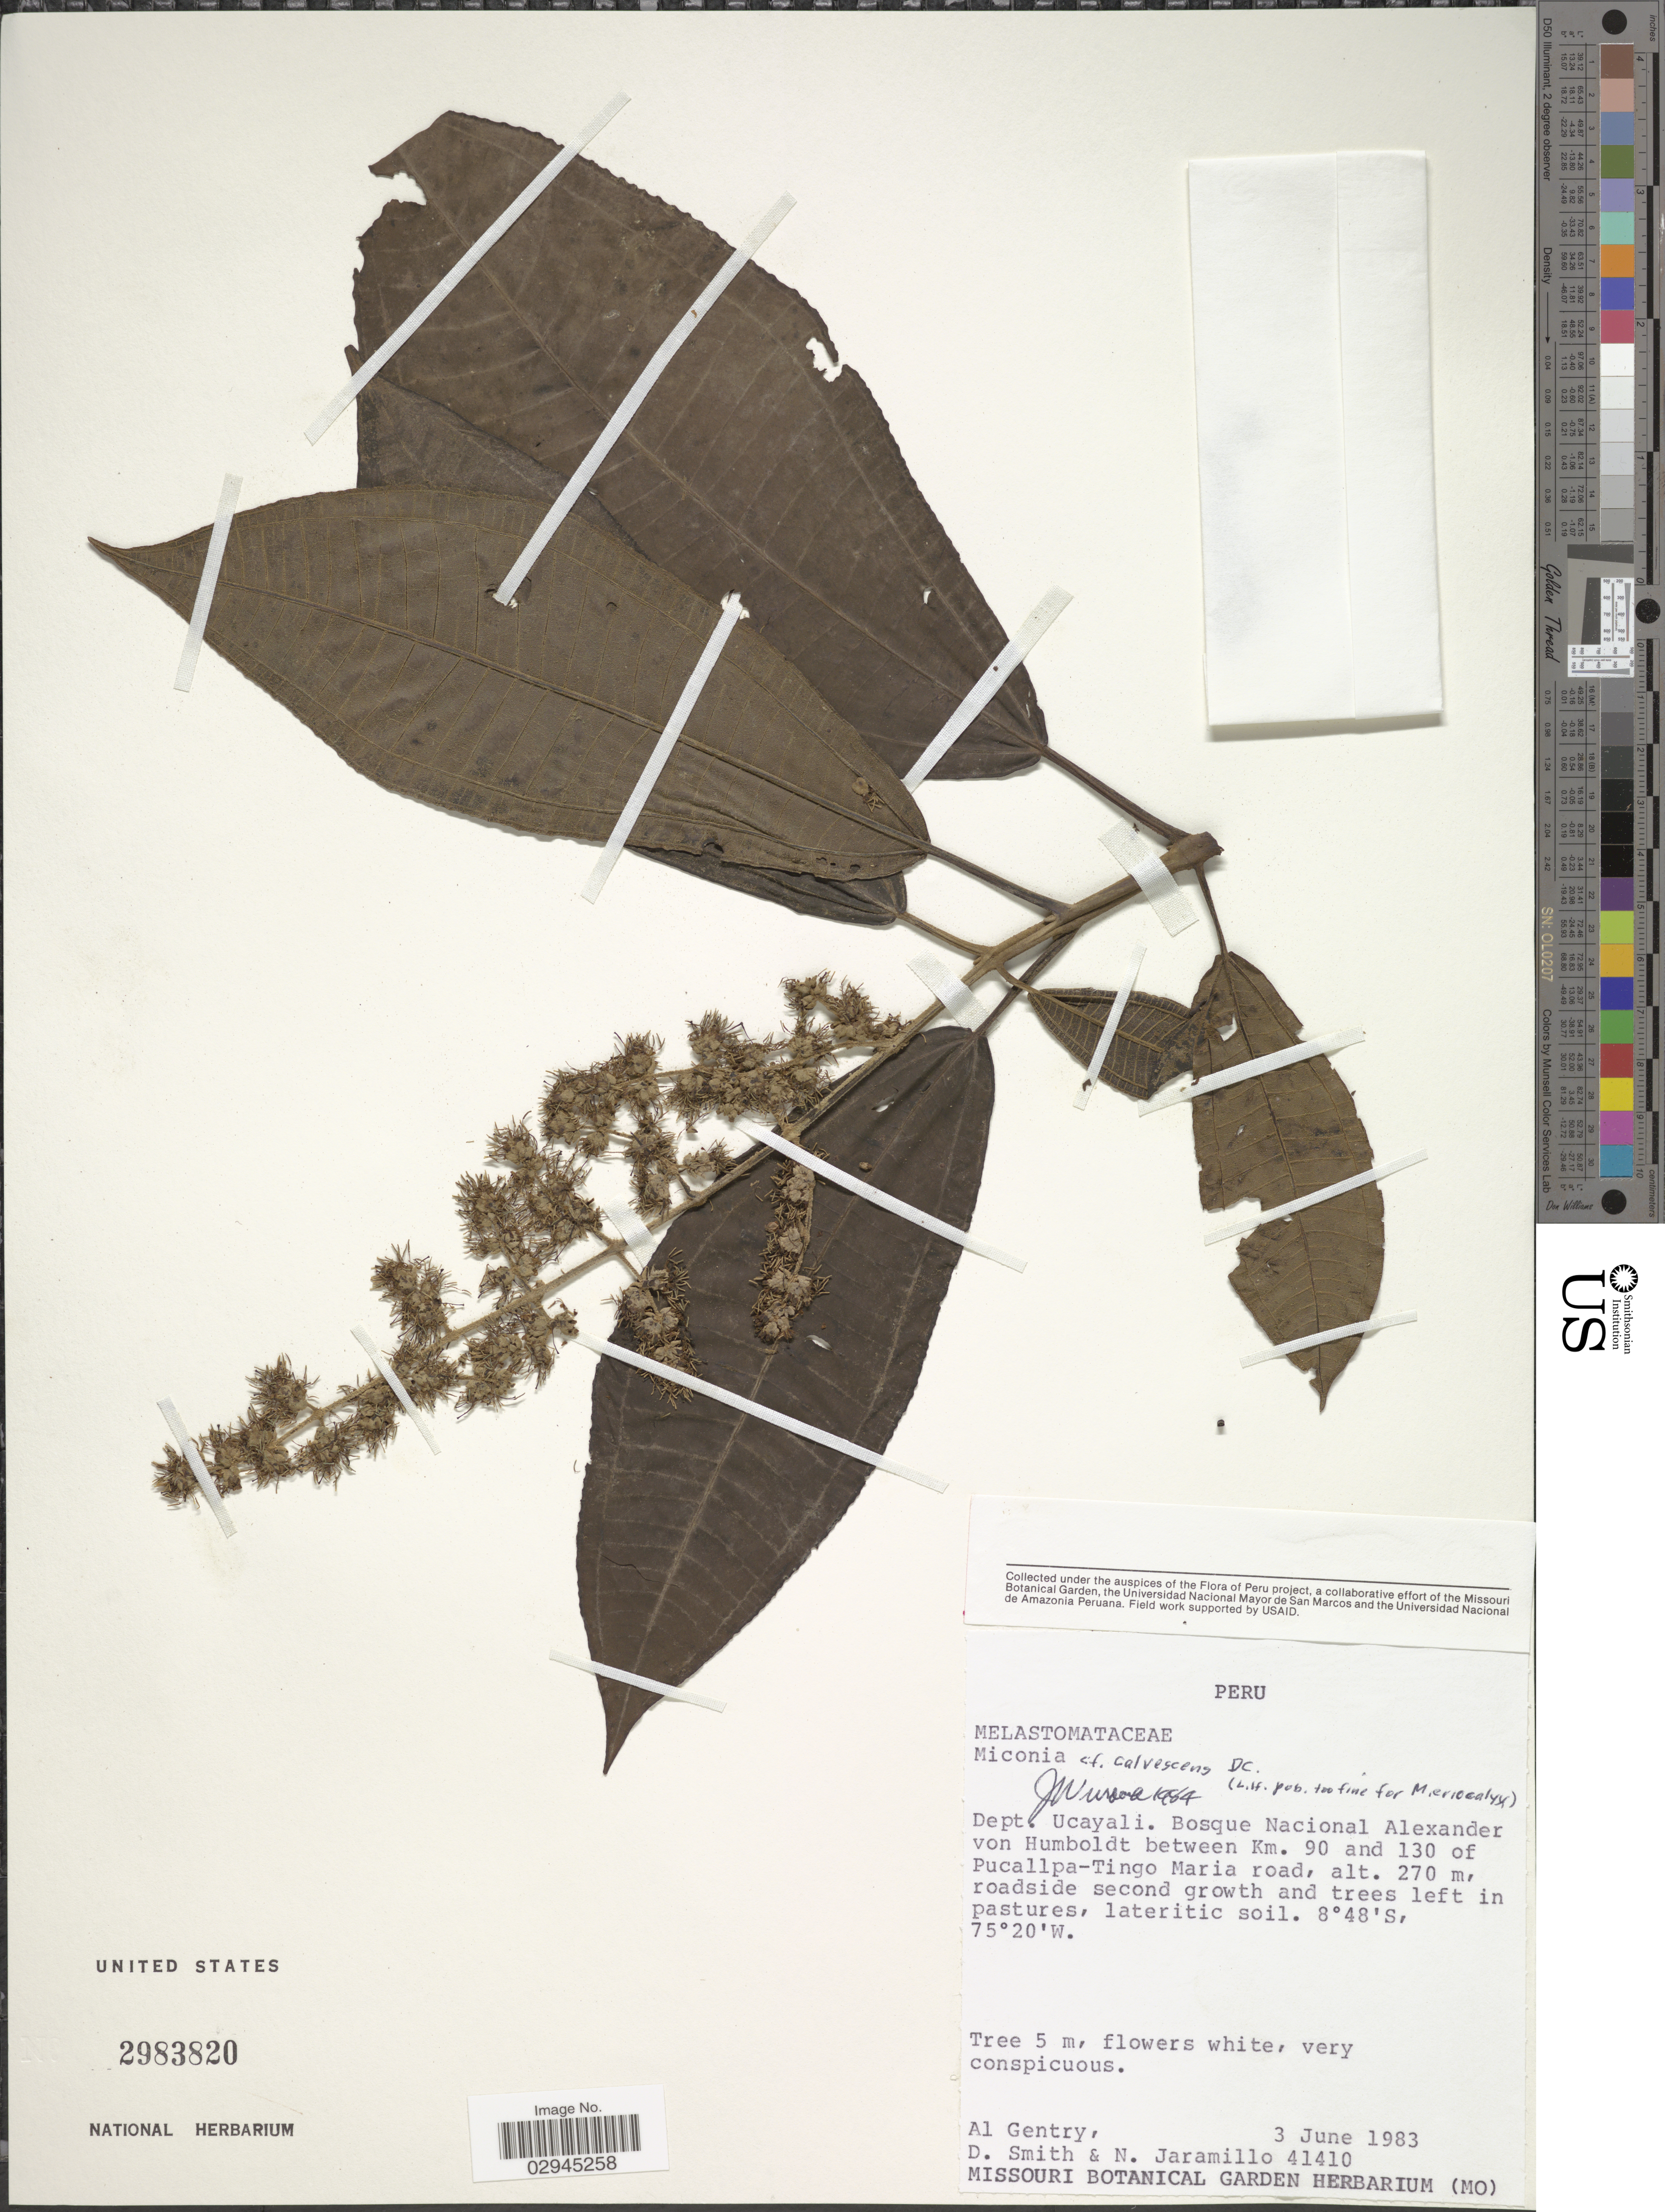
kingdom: Plantae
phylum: Tracheophyta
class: Magnoliopsida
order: Myrtales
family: Melastomataceae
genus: Miconia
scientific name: Miconia sp.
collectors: A. H. Gentry, D. Smith & N. Jaramillo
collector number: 41410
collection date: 1983-06-03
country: Peru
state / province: Ucayali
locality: Dept. Ucayali. Bosque Nacional Alexander von Humboldt between Km. 90 and 130 of Pucallpa-Tingo Maria road.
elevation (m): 270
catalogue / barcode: US 2983820